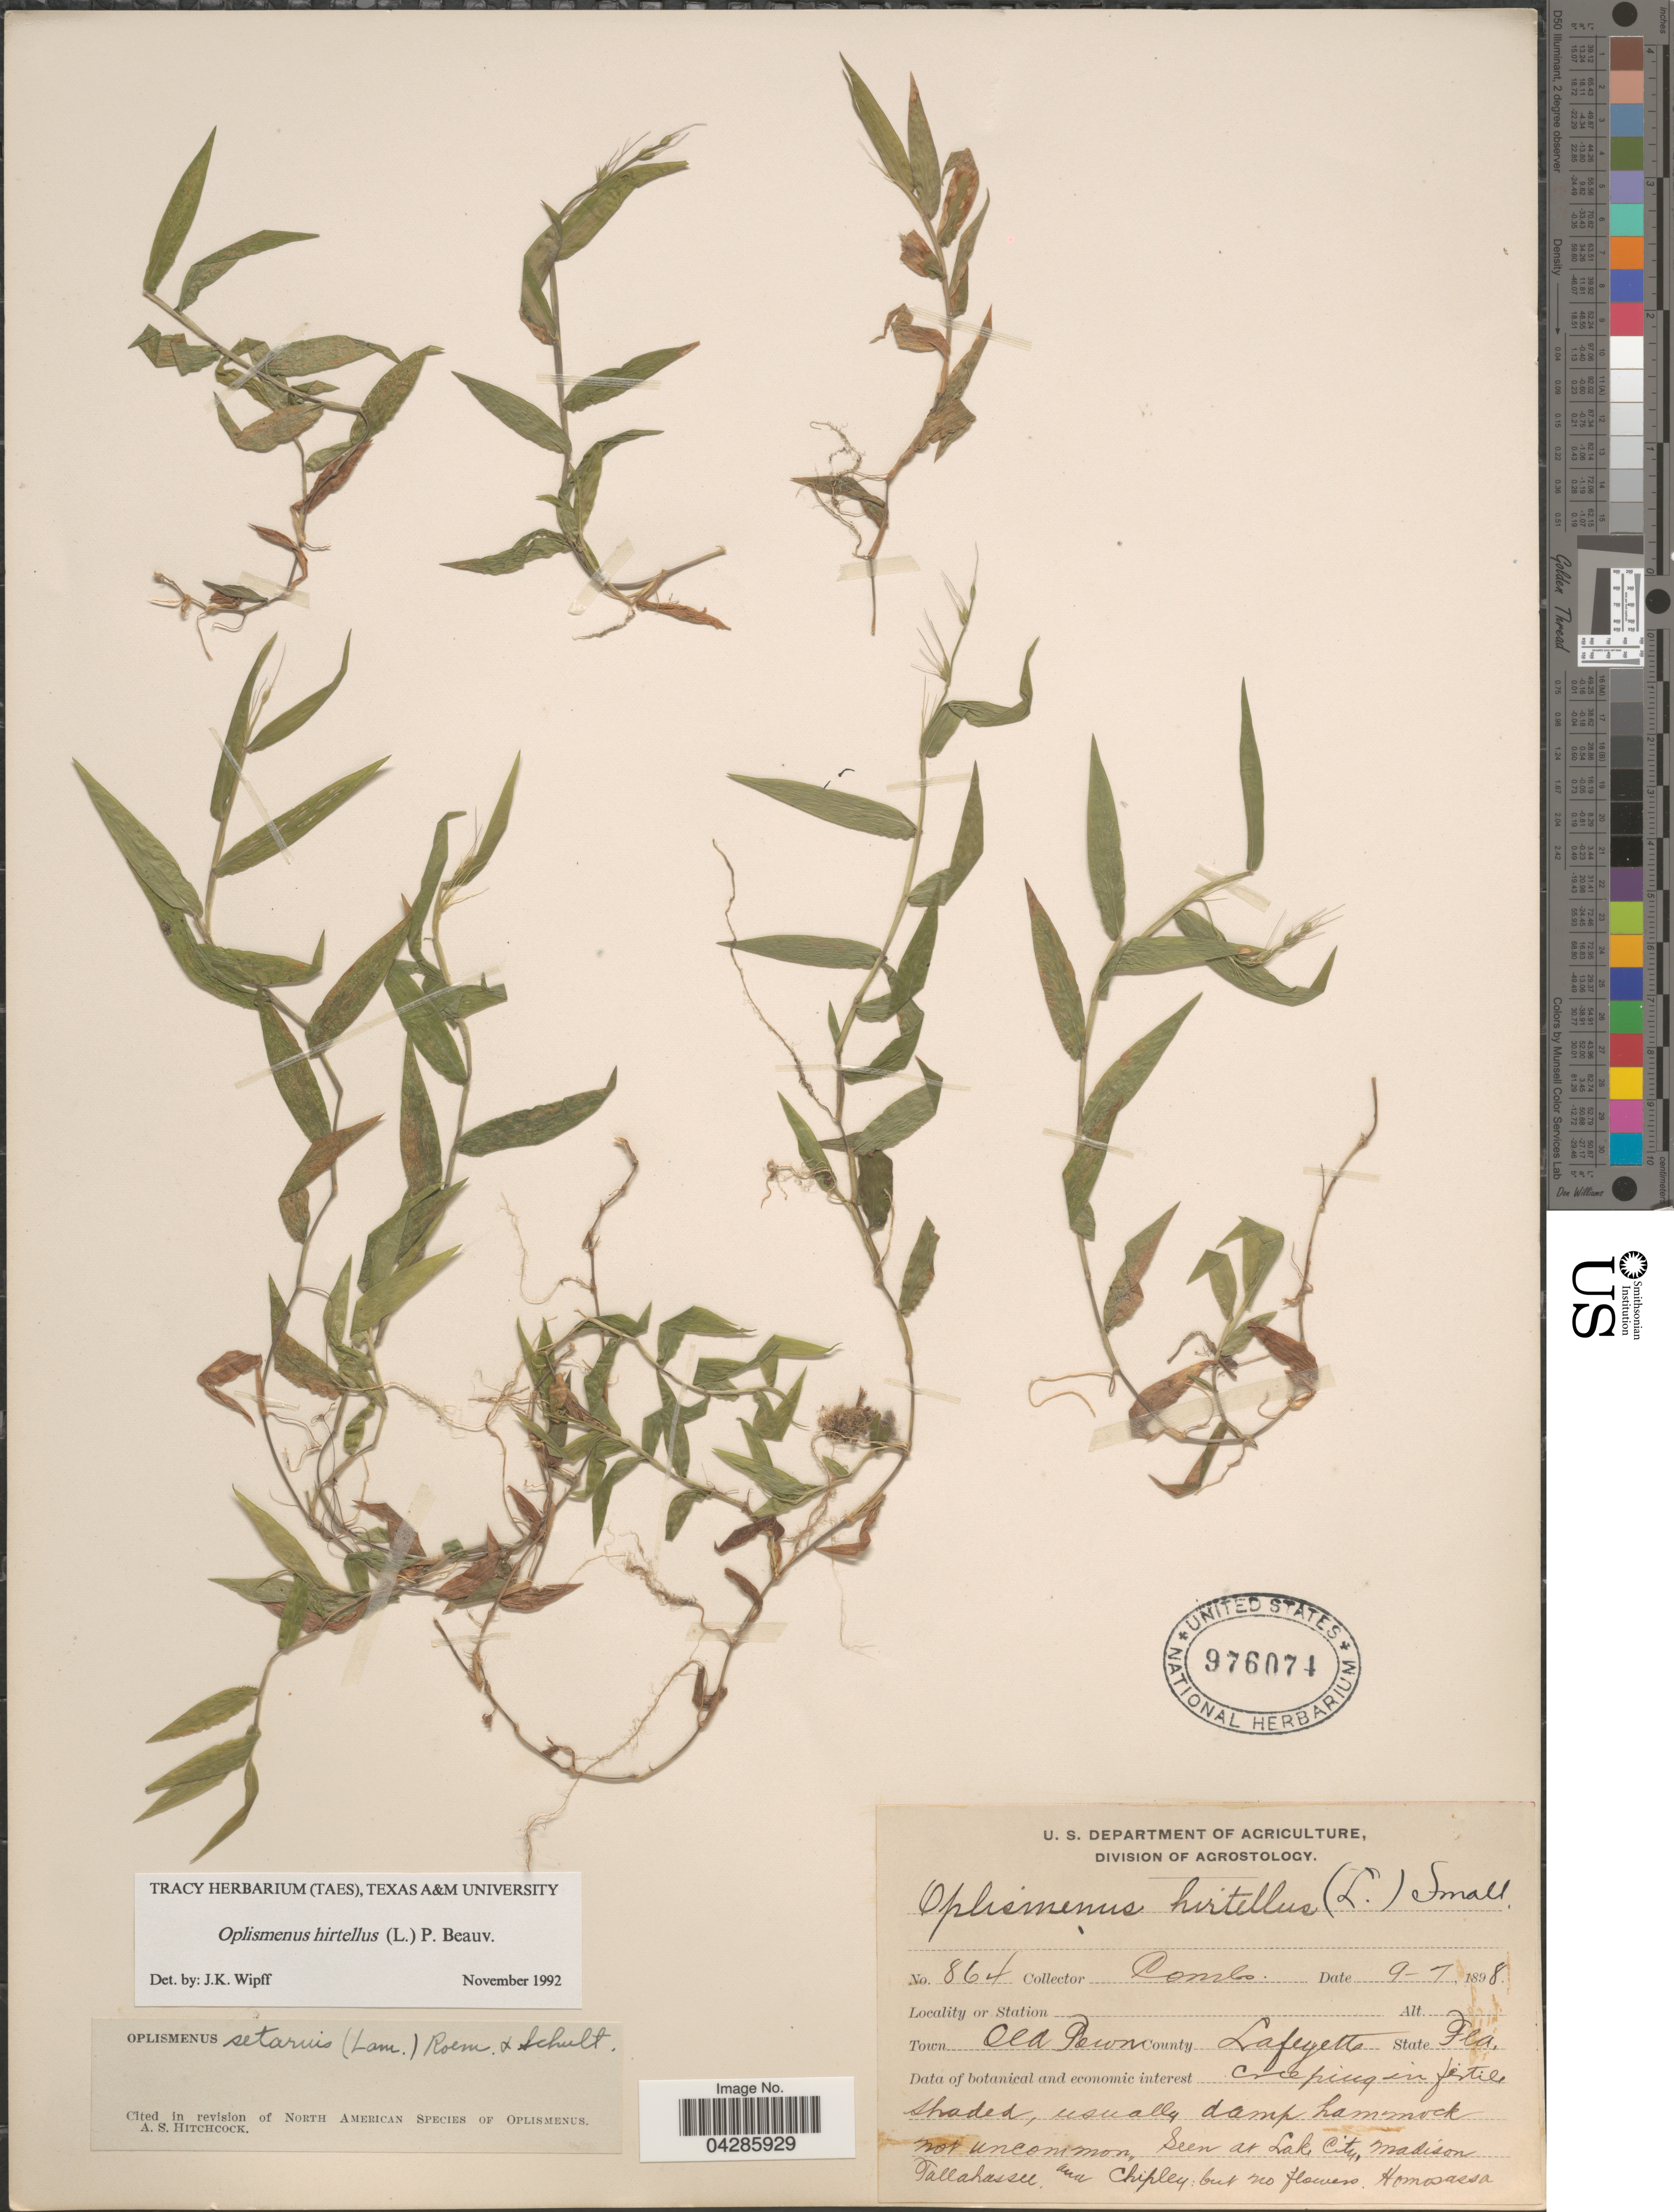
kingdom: Plantae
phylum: Tracheophyta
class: Liliopsida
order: Poales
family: Poaceae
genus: Oplismenus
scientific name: Oplismenus hirtellus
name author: (L.) P. Beauv.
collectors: -. Combs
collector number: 864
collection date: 1898-09-07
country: United States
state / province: Florida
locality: Town Old Town. County Lafayette. Creeping in fertile shaded, usually damo hammock. Lake City, Madison. Tallahassee and Chipley.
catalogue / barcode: US 976074